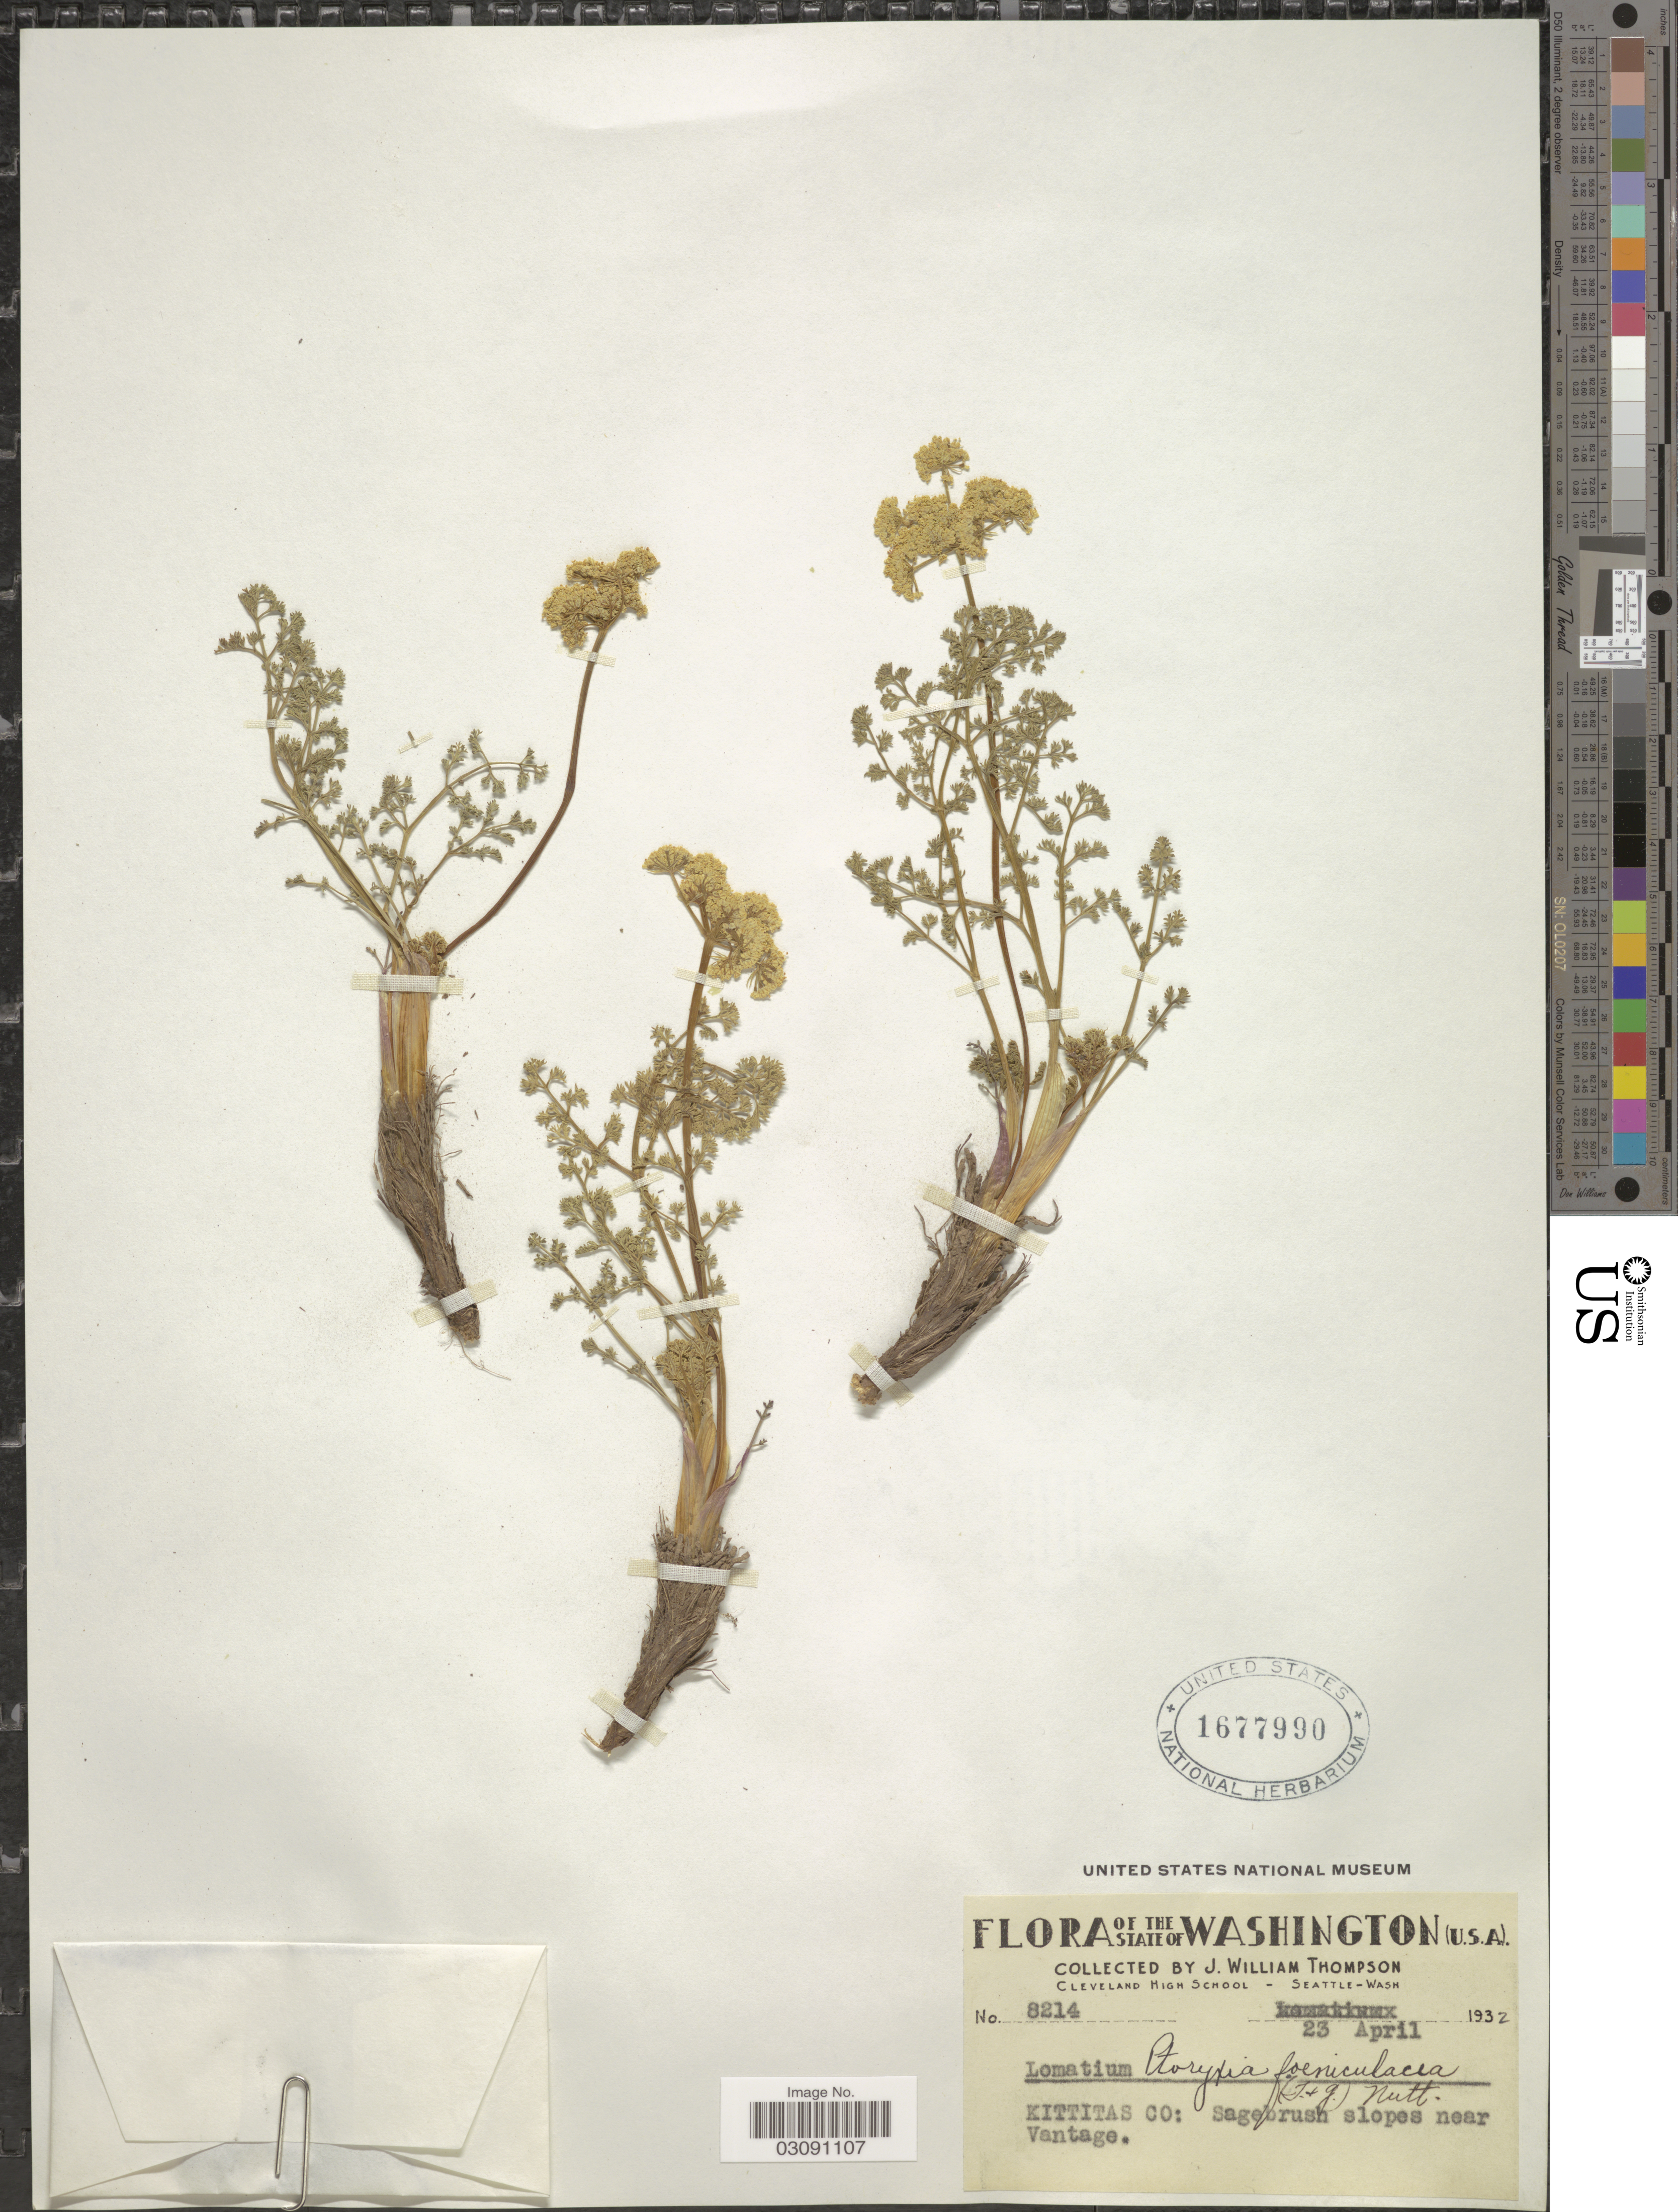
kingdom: Plantae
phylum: Tracheophyta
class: Magnoliopsida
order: Apiales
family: Apiaceae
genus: Pteryxia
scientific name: Pteryxia terebinthina var. foeniculacea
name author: (Torr. & A. Gray) Mathias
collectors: J. W. Thompson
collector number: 8214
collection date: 1932-04-23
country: United States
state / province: Washington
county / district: Kittitas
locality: Kittitas Co: Sagebrush slopes near Vantage.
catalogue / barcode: US 1677990